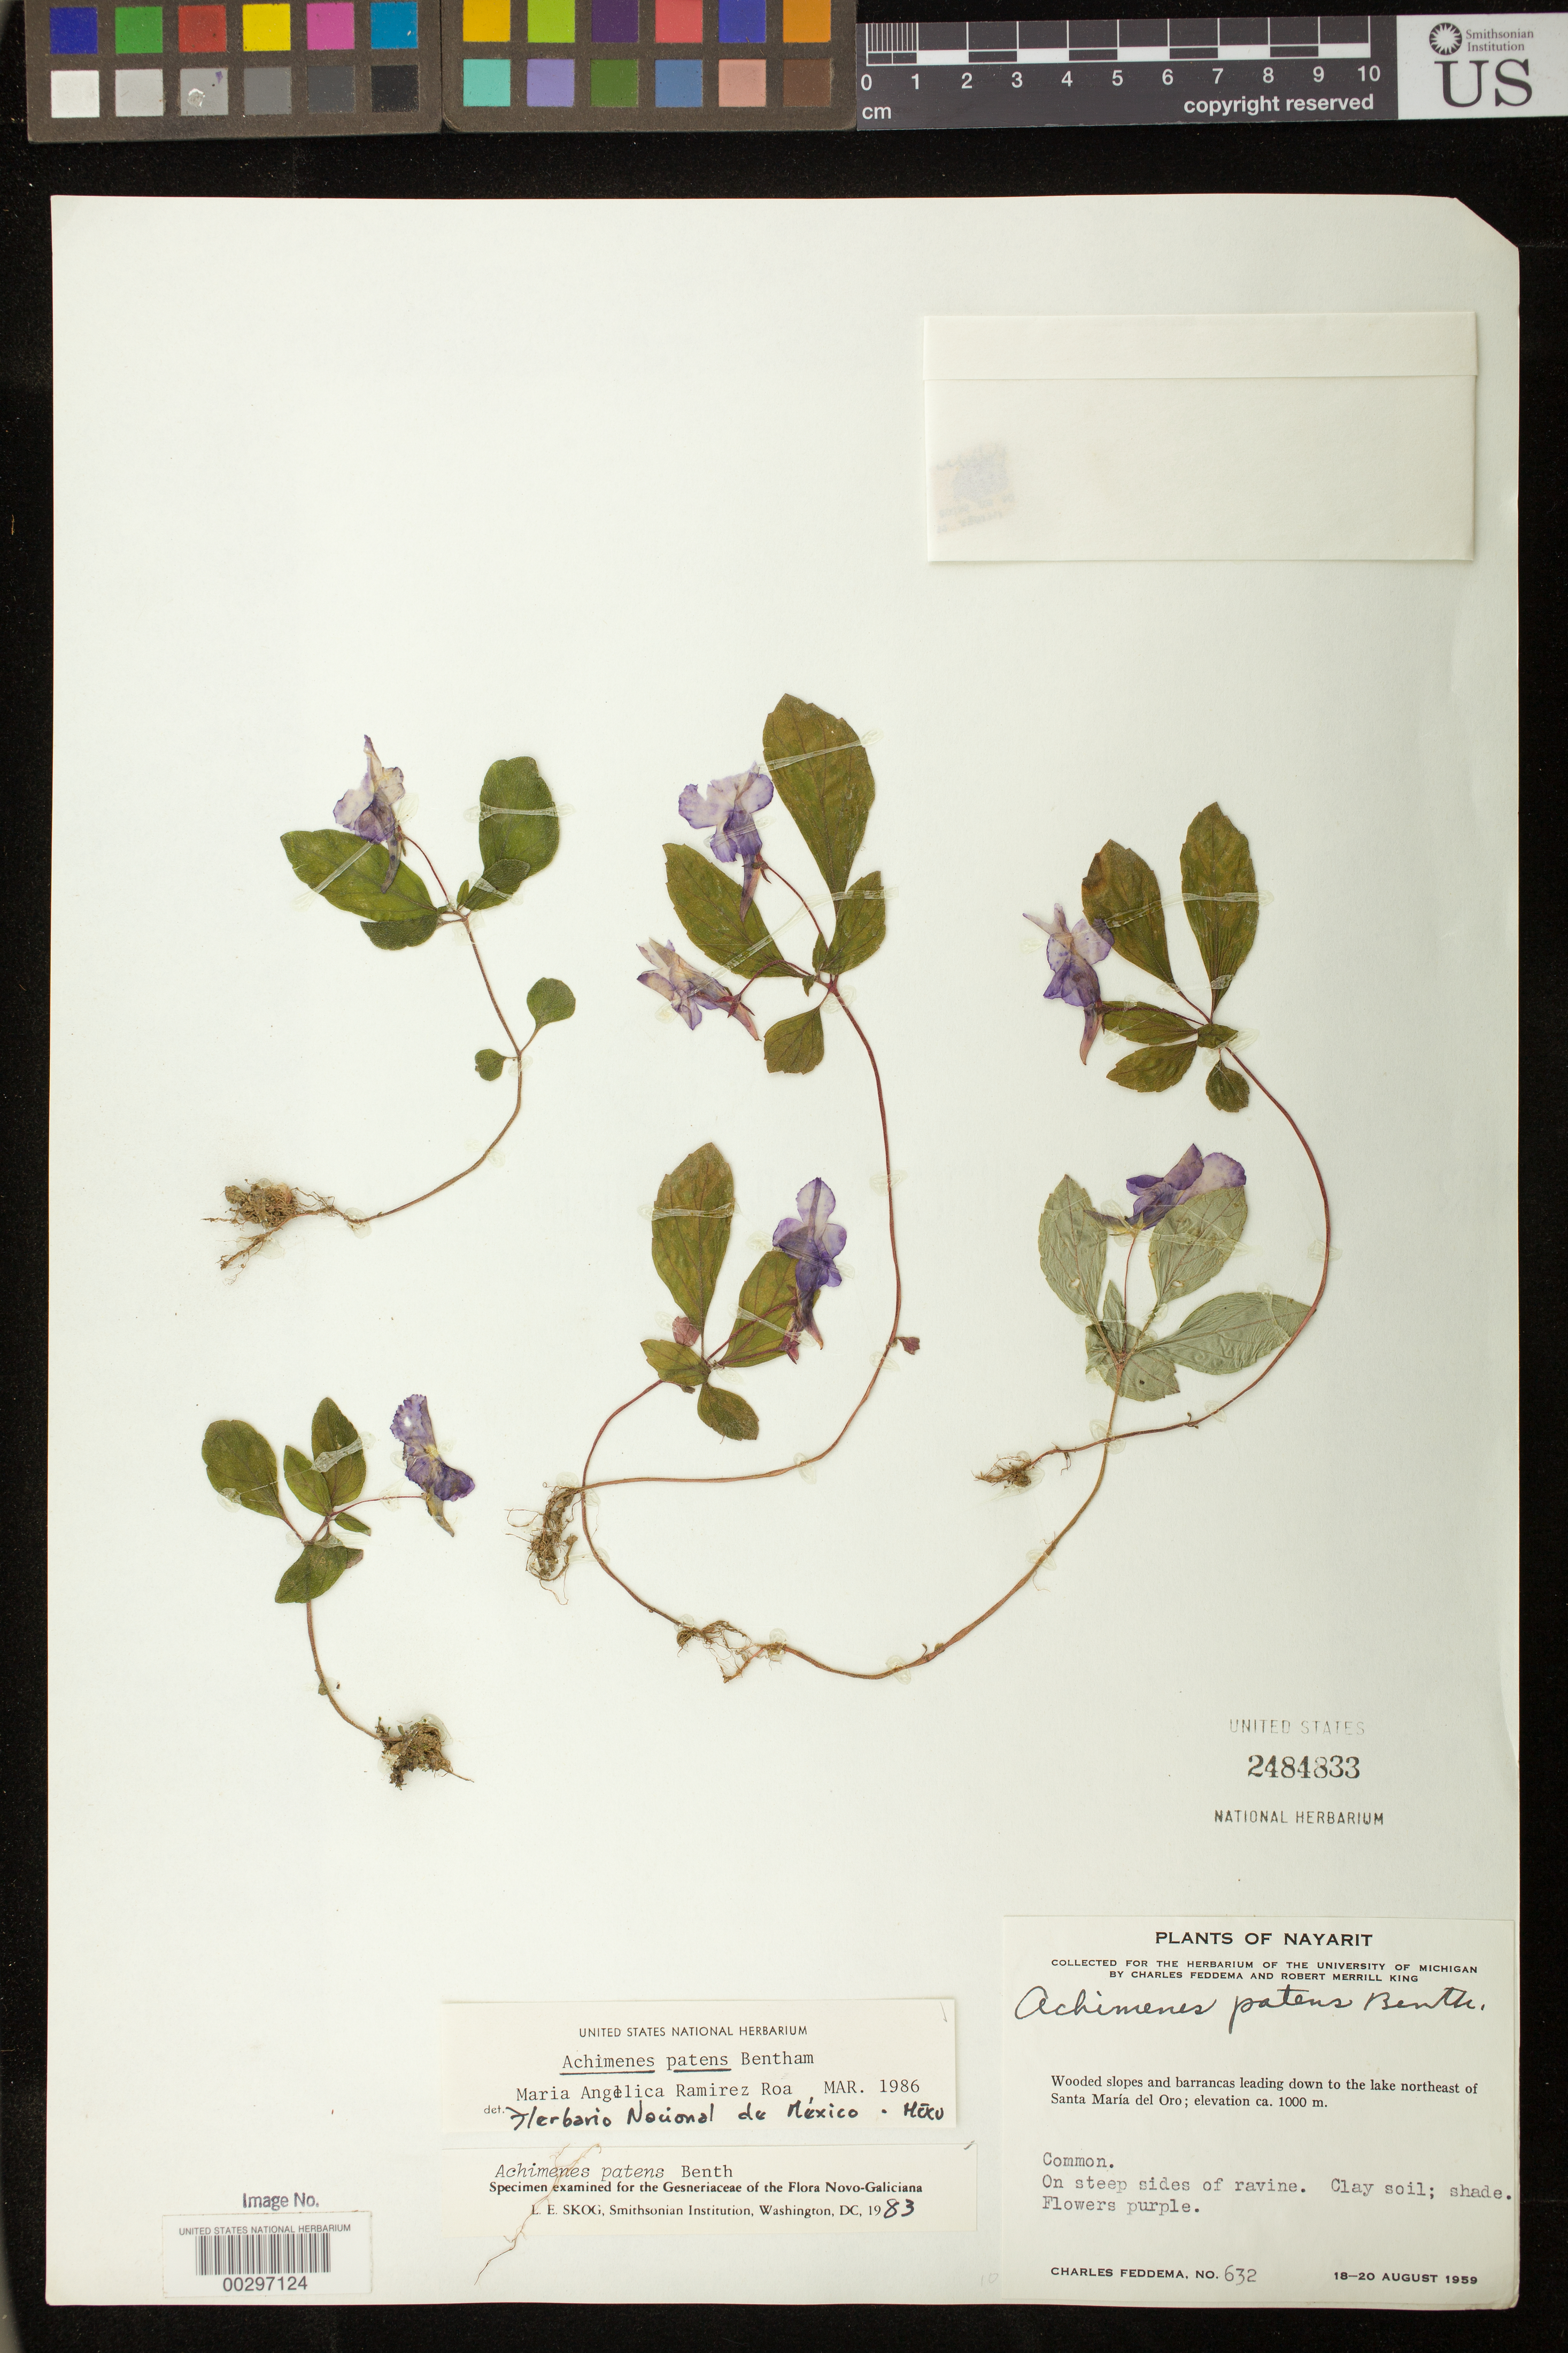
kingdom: Plantae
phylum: Tracheophyta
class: Magnoliopsida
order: Lamiales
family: Gesneriaceae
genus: Achimenes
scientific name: Achimenes patens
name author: Benth.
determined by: Skog, Laurence E.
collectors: C. Feddema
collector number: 632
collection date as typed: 18-20 Aug 1959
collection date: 1959-08-18/1959-08-20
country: Mexico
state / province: Nayarit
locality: NE of Santa María del Oro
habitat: Wooded slopes and barrancas leading down to the lake; on steep sides of ravine, clay soil, shade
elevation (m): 1200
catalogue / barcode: US 2484833